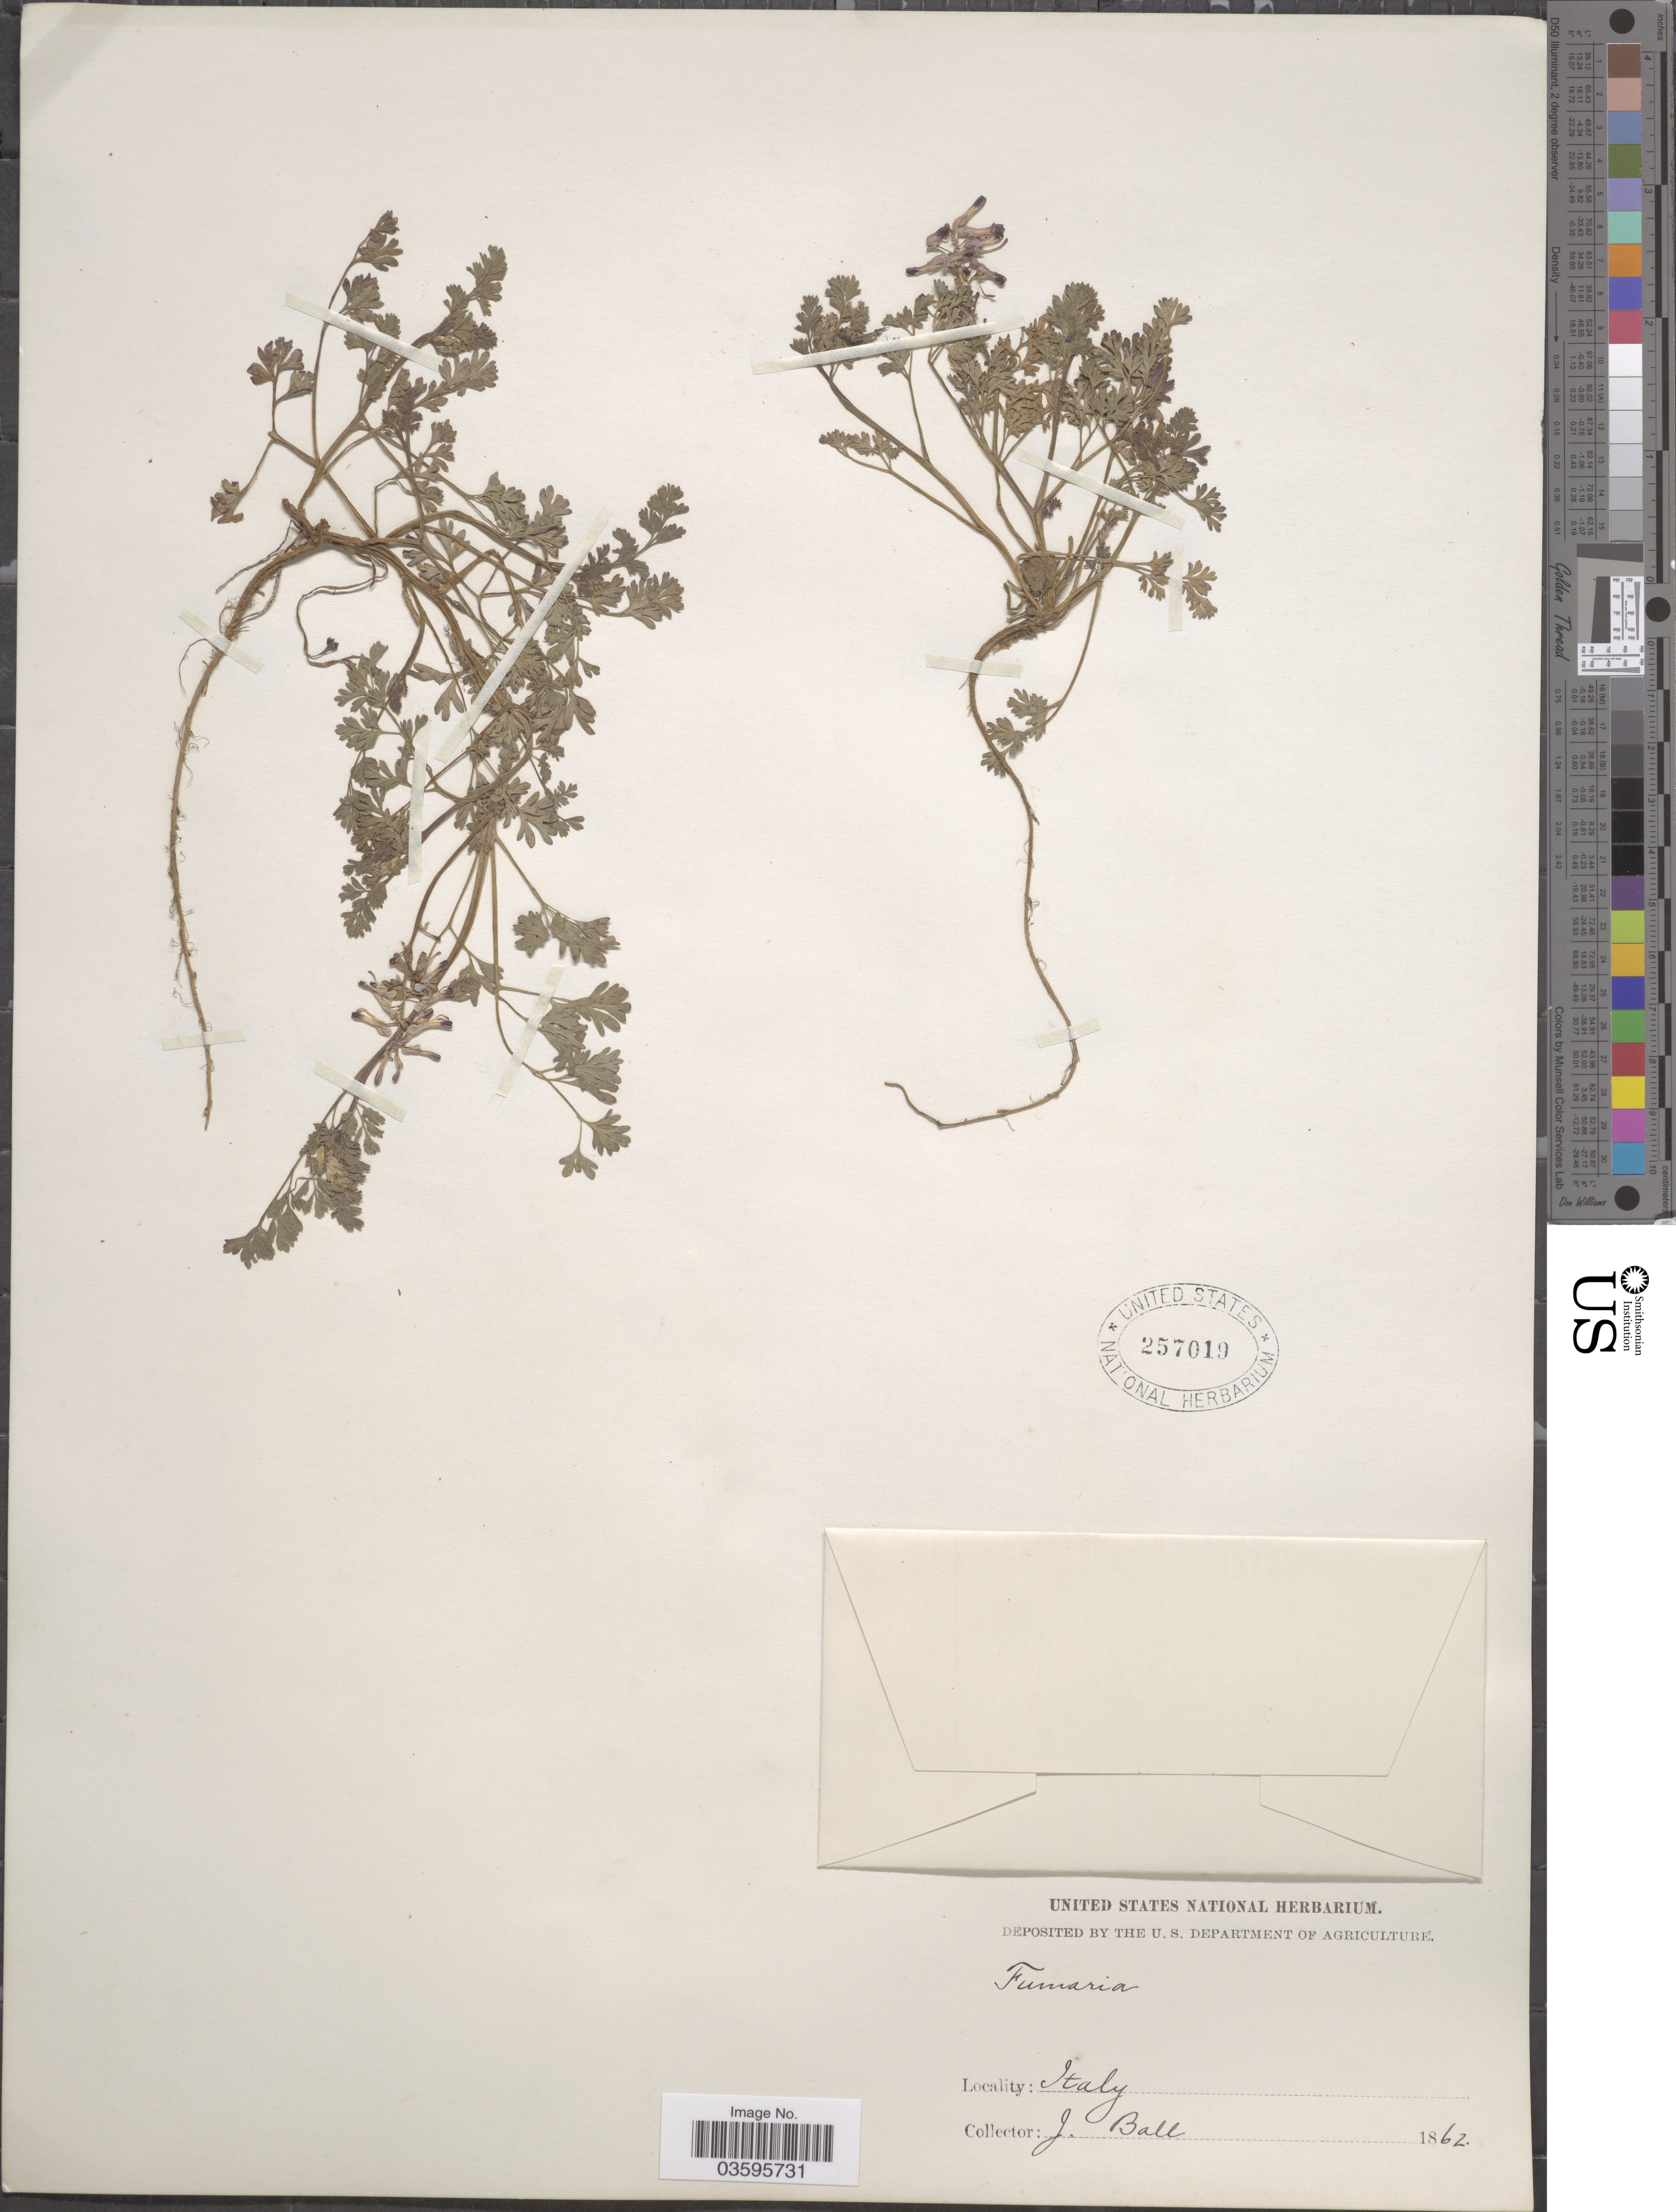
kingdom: Plantae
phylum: Tracheophyta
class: Magnoliopsida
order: Ranunculales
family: Papaveraceae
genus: Fumaria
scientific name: Fumaria sp.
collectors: J. Ball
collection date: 1862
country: Italy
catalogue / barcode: US 257019